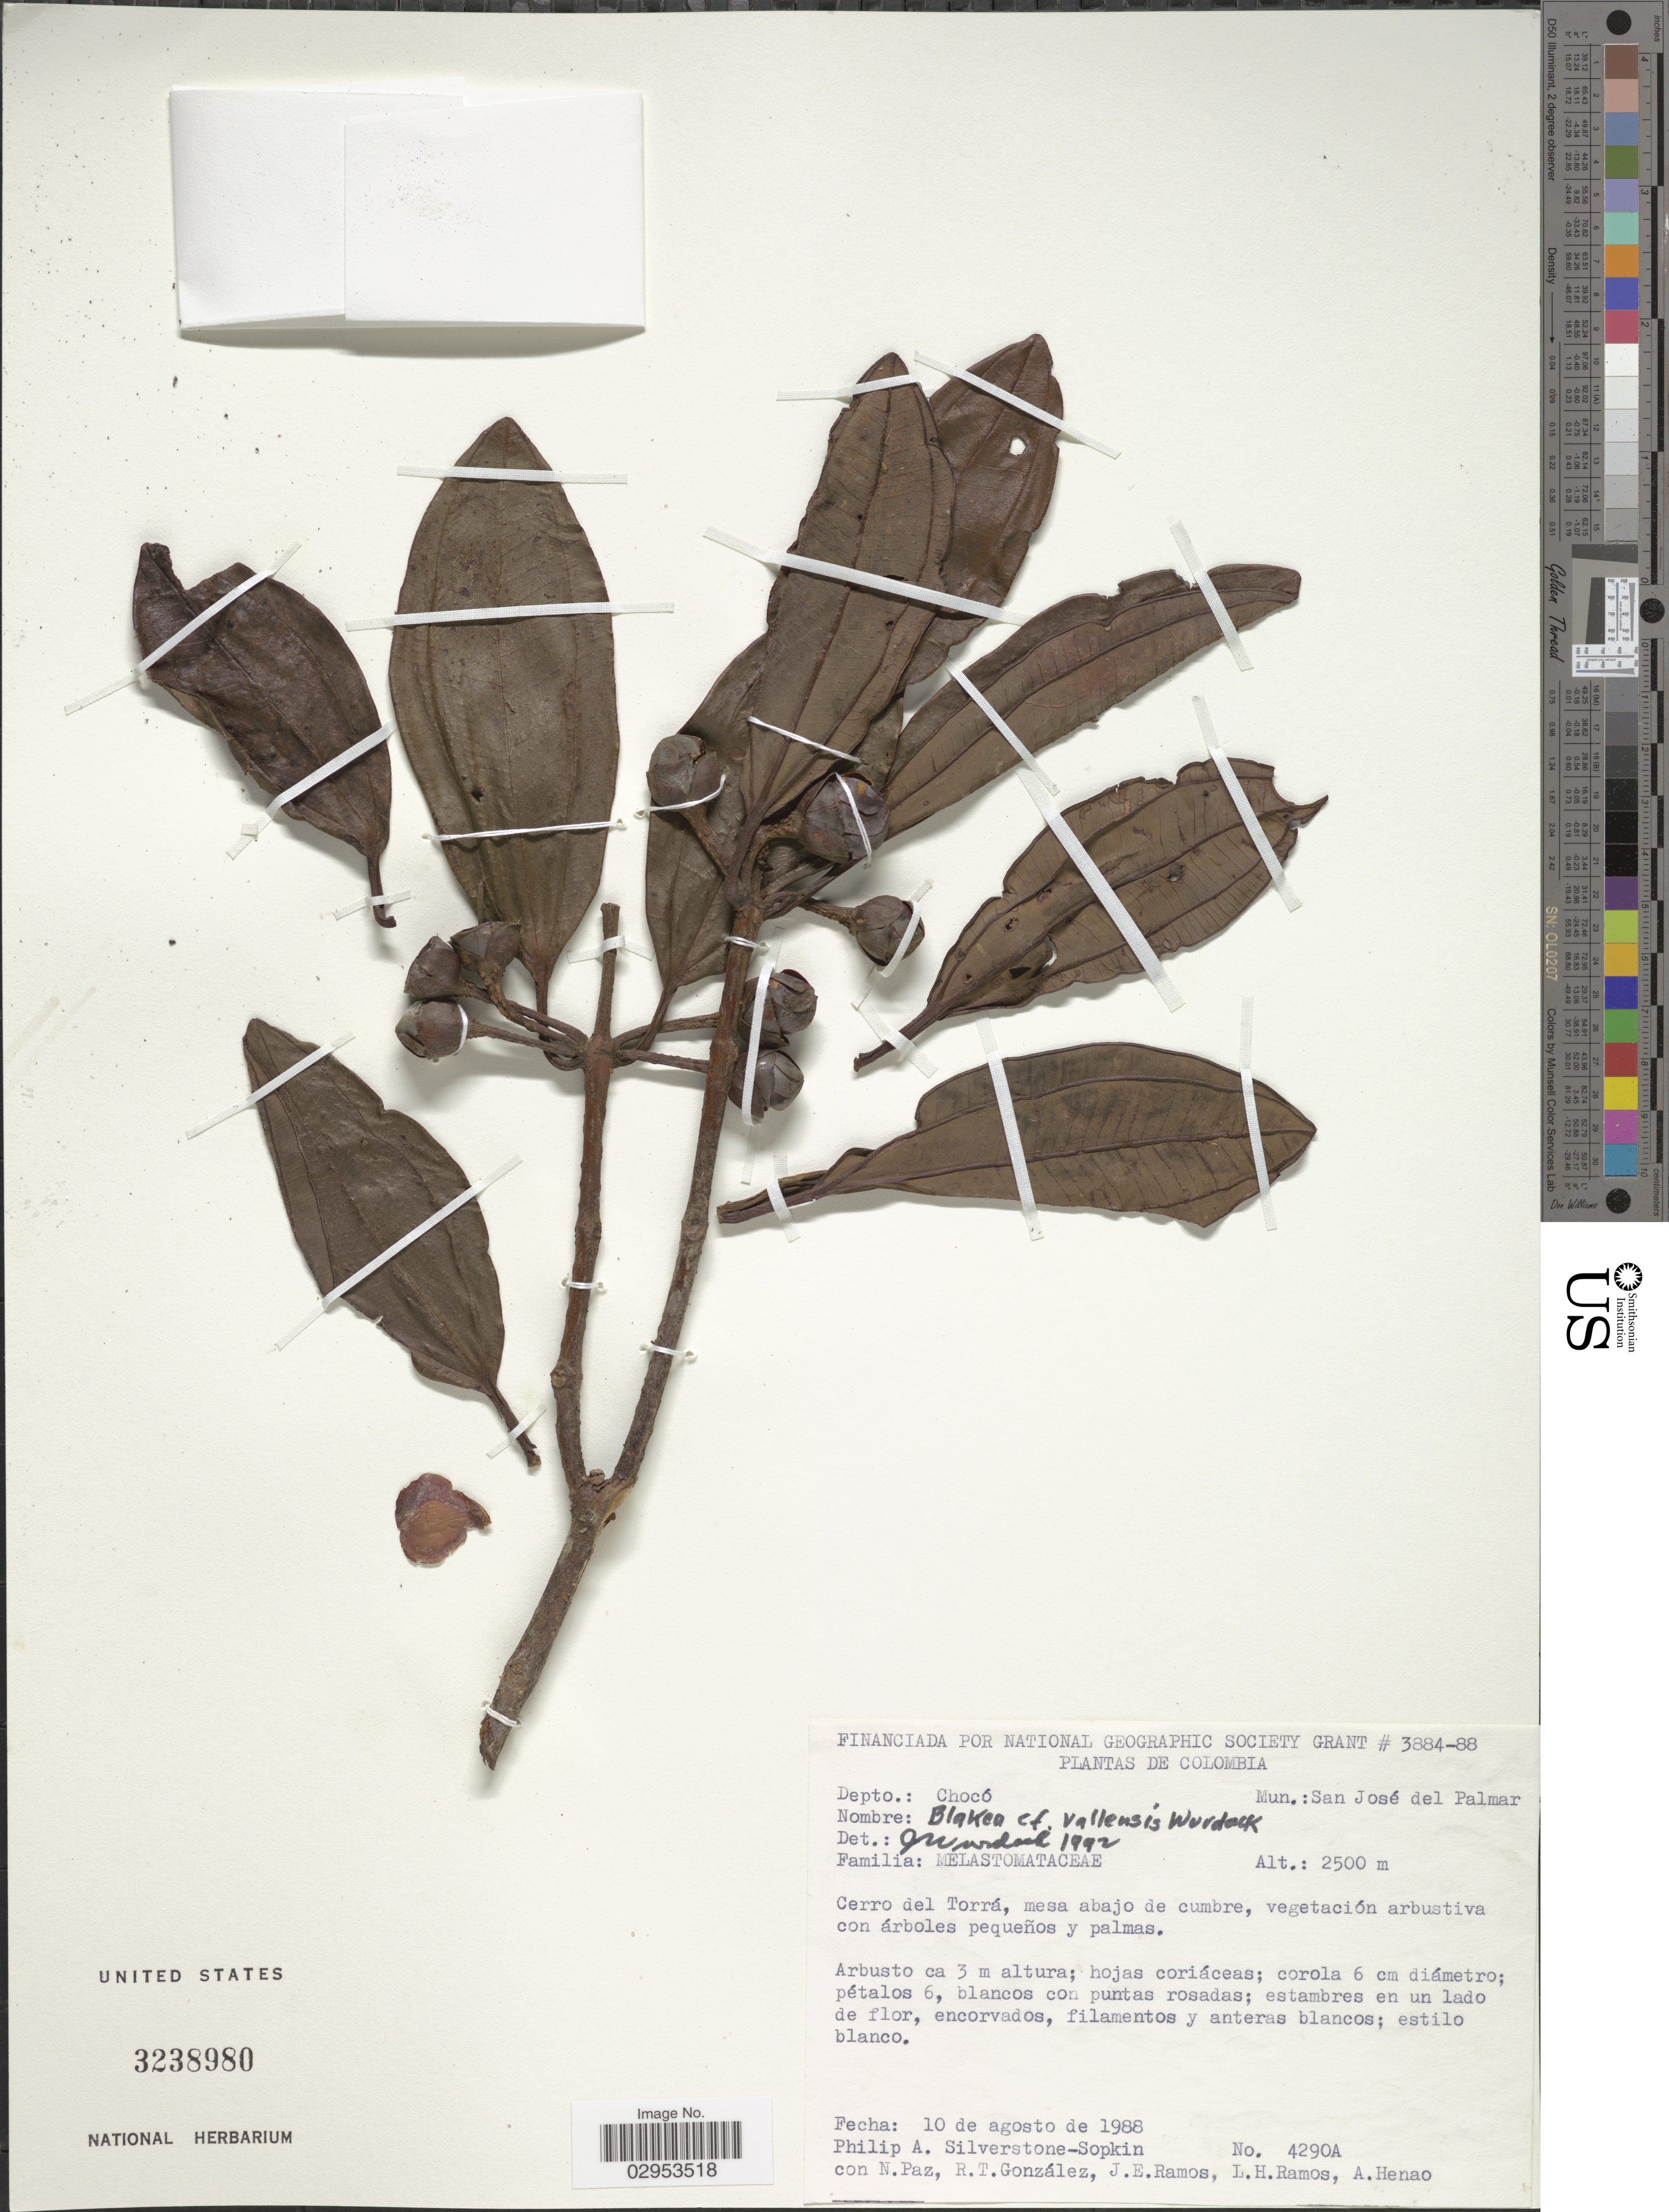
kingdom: Plantae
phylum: Tracheophyta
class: Magnoliopsida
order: Myrtales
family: Melastomataceae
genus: Blakea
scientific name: Blakea vallensis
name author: Wurdack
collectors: P. A. Silverstone-Sopkin, N. Paz, R. Gonzalez, J. E. Ramos & et al.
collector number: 4290A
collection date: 1988-08-10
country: Colombia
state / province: Chocó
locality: Depto.: Chocó. Mun.: San José del Palmar. Cerro del Torrá.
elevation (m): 2500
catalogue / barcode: US 3238980